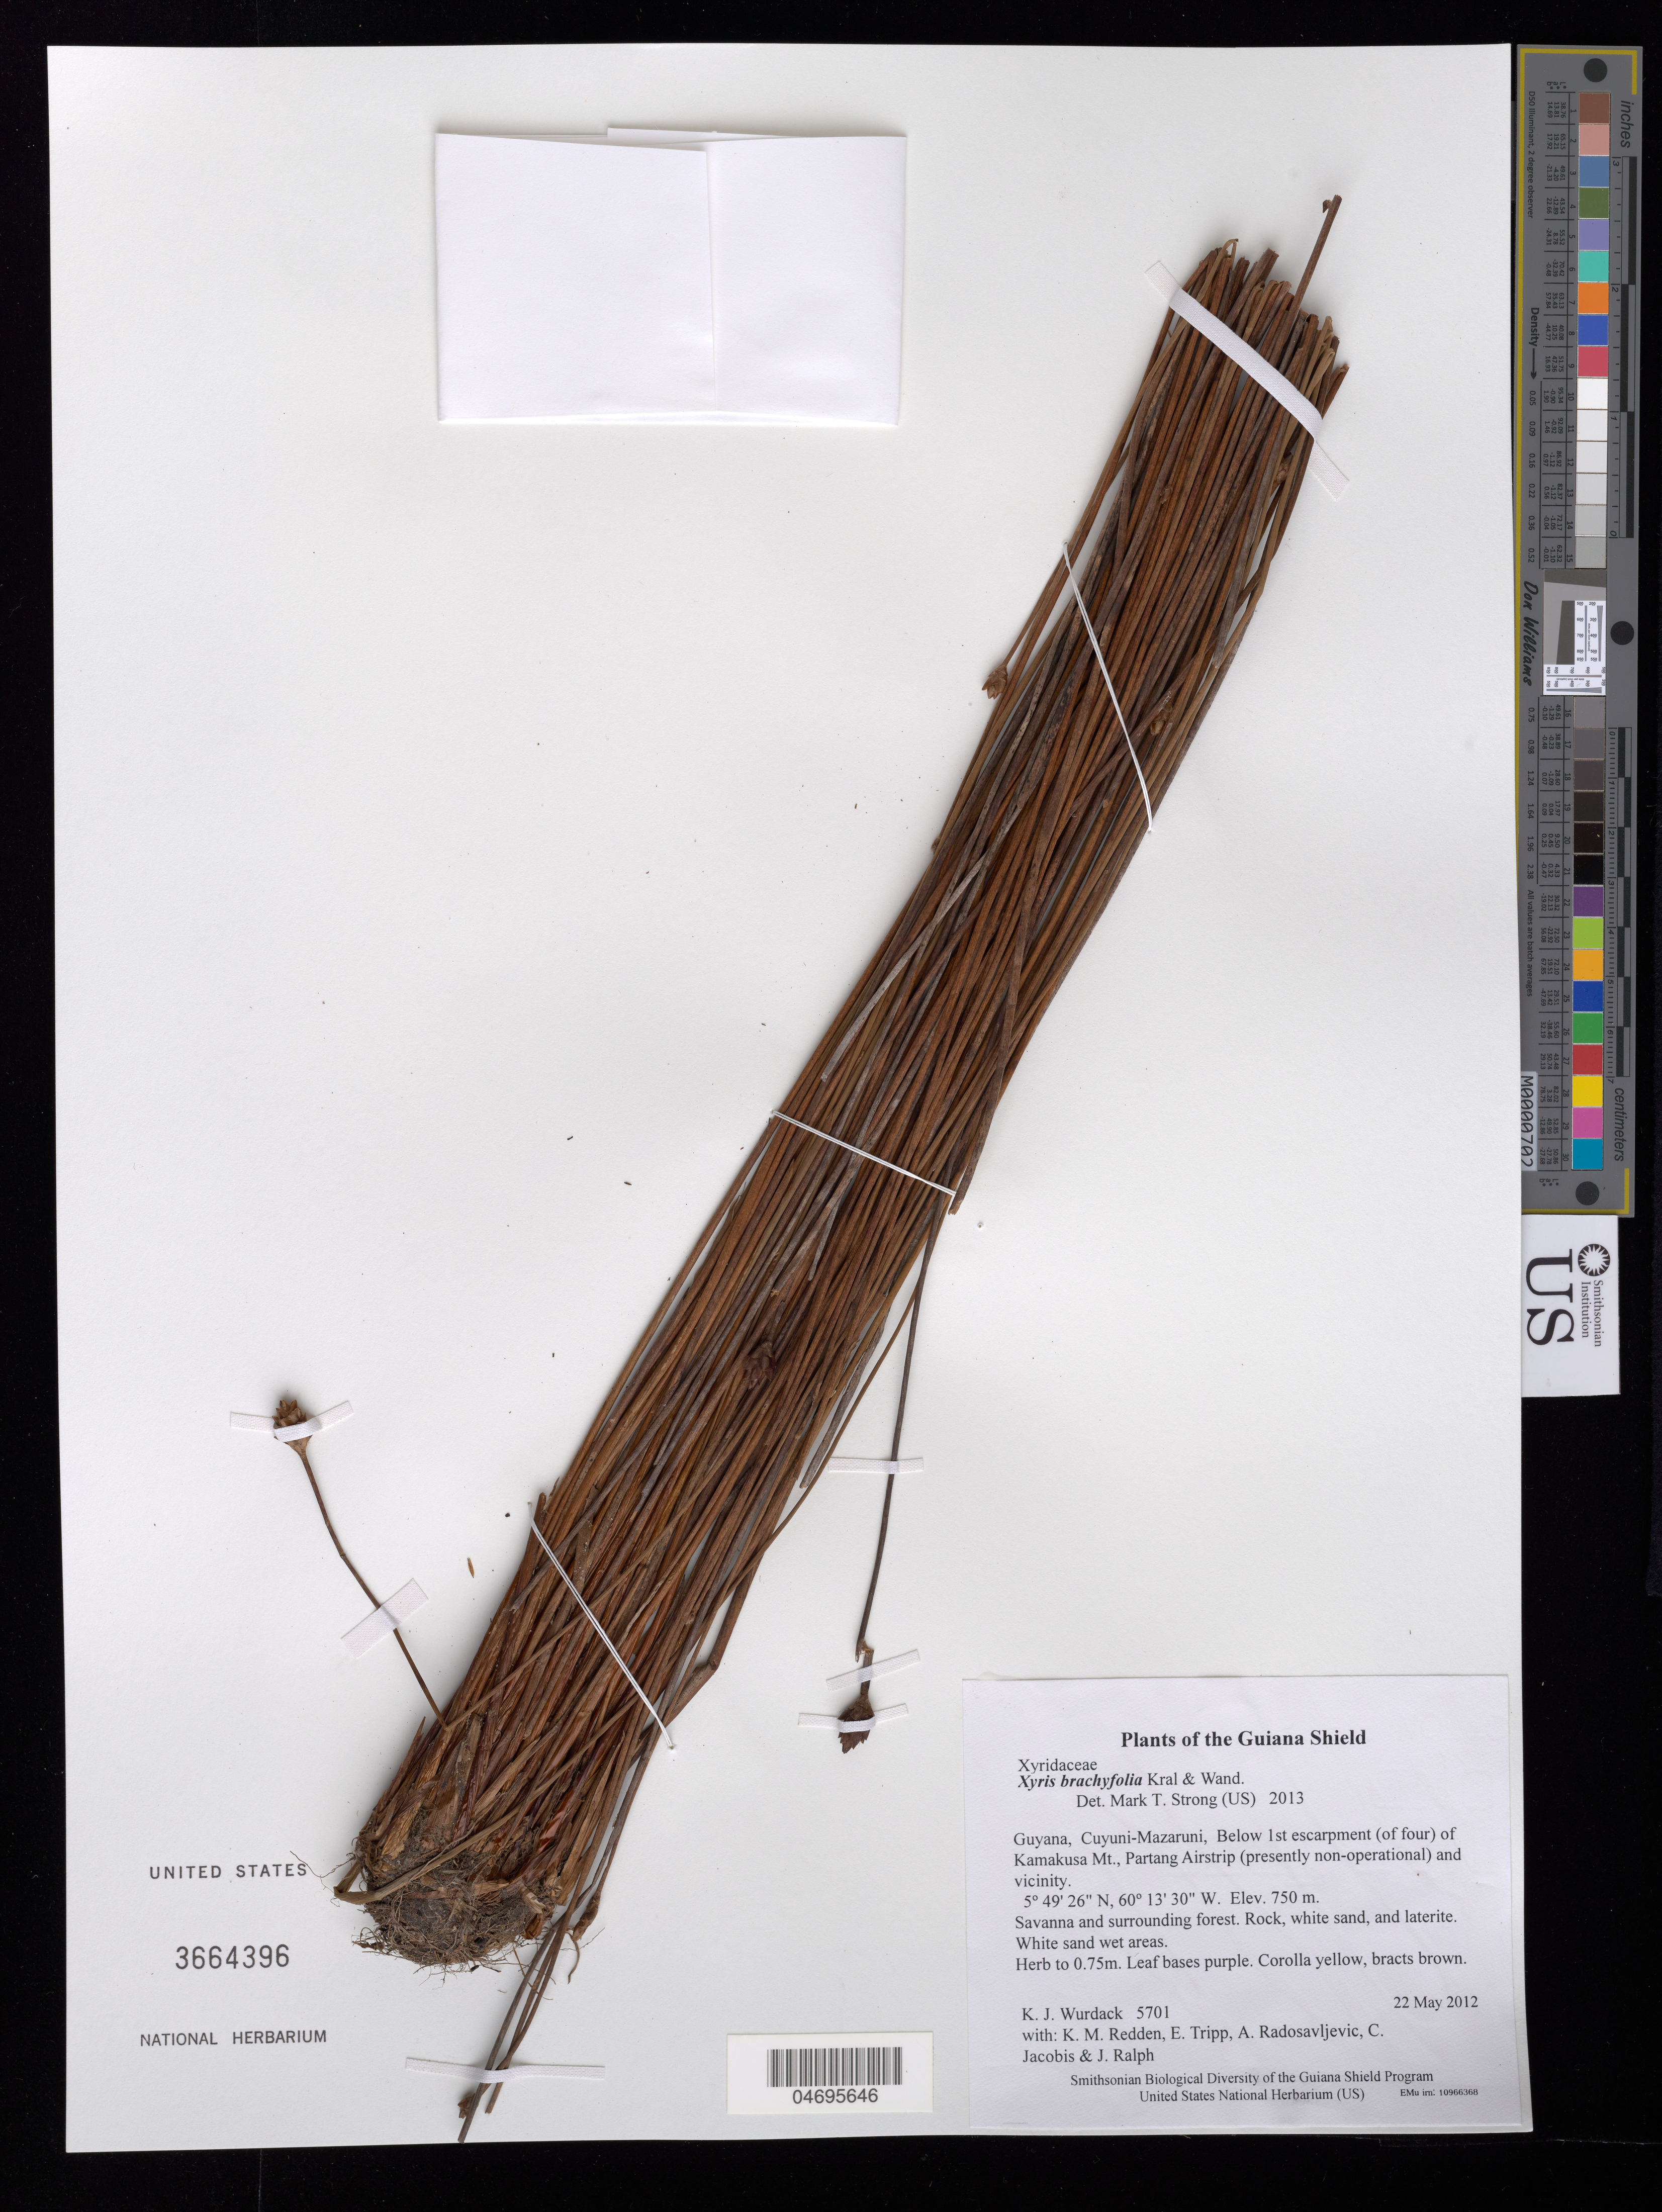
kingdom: Plantae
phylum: Tracheophyta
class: Liliopsida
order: Poales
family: Xyridaceae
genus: Xyris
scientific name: Xyris brachyfolia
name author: Kral & Wand.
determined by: Strong, M. T., (US), Smithsonian Institution - National Museum of Natural History (UNITED STATES)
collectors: K. Wurdack, K. M. Redden, E. Tripp, A. Radosavljevic, C. Jacobis & J. Ralph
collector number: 5701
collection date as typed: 22 May 2012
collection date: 2012-05-22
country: Guyana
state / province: Cuyuni-Mazaruni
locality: Below 1st escarpment (of four) of Kamakusa Mt., Partang Airstrip (presently non-operational) and vicinity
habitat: Savanna and surrounding forest. Rock, white sand, and laterite. White sand wet areas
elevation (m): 750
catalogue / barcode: US 3664396